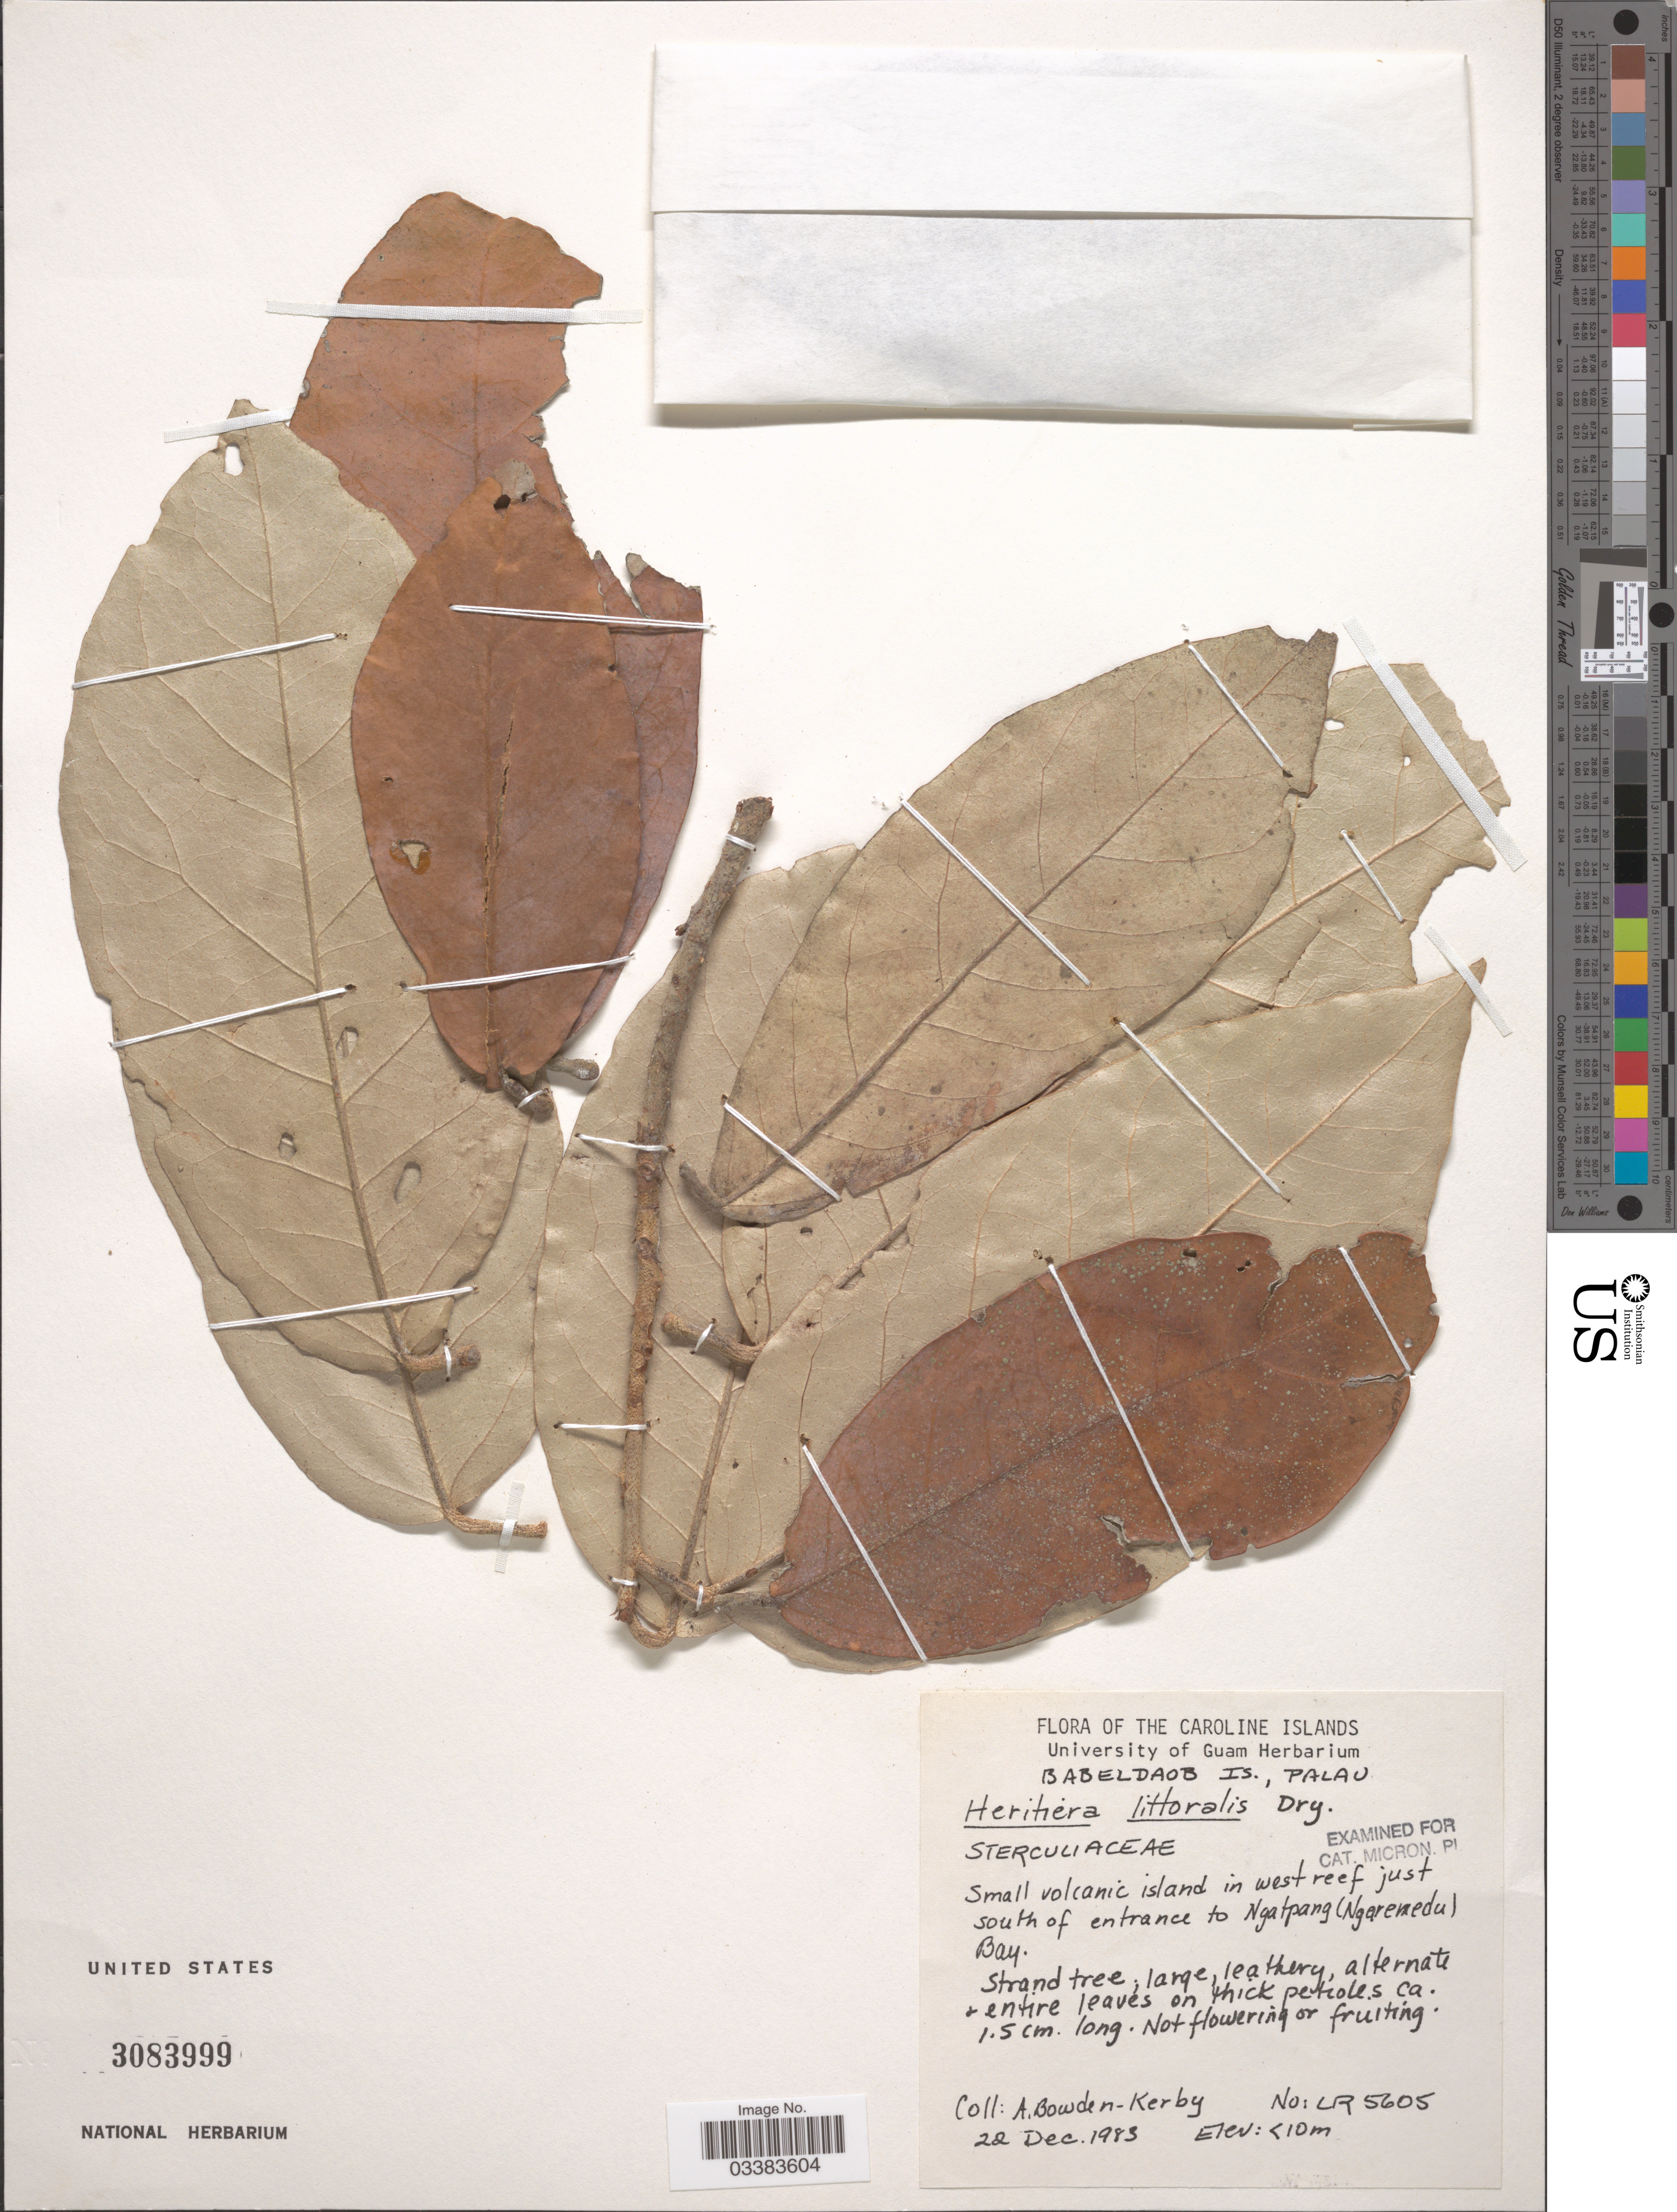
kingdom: Plantae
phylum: Tracheophyta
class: Magnoliopsida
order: Malvales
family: Malvaceae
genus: Heritiera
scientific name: Heritiera littoralis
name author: Aiton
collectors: A. Bowden-Kerby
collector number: LR5605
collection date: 1983-12-28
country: Palau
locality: The Caroline Islands. Babeldaob Is., Palan. Small volcanic island in west reef just south of entrance to Ngatpang (Ngarenedu [interpreted]) Bay.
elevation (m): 10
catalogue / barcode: US 3083999